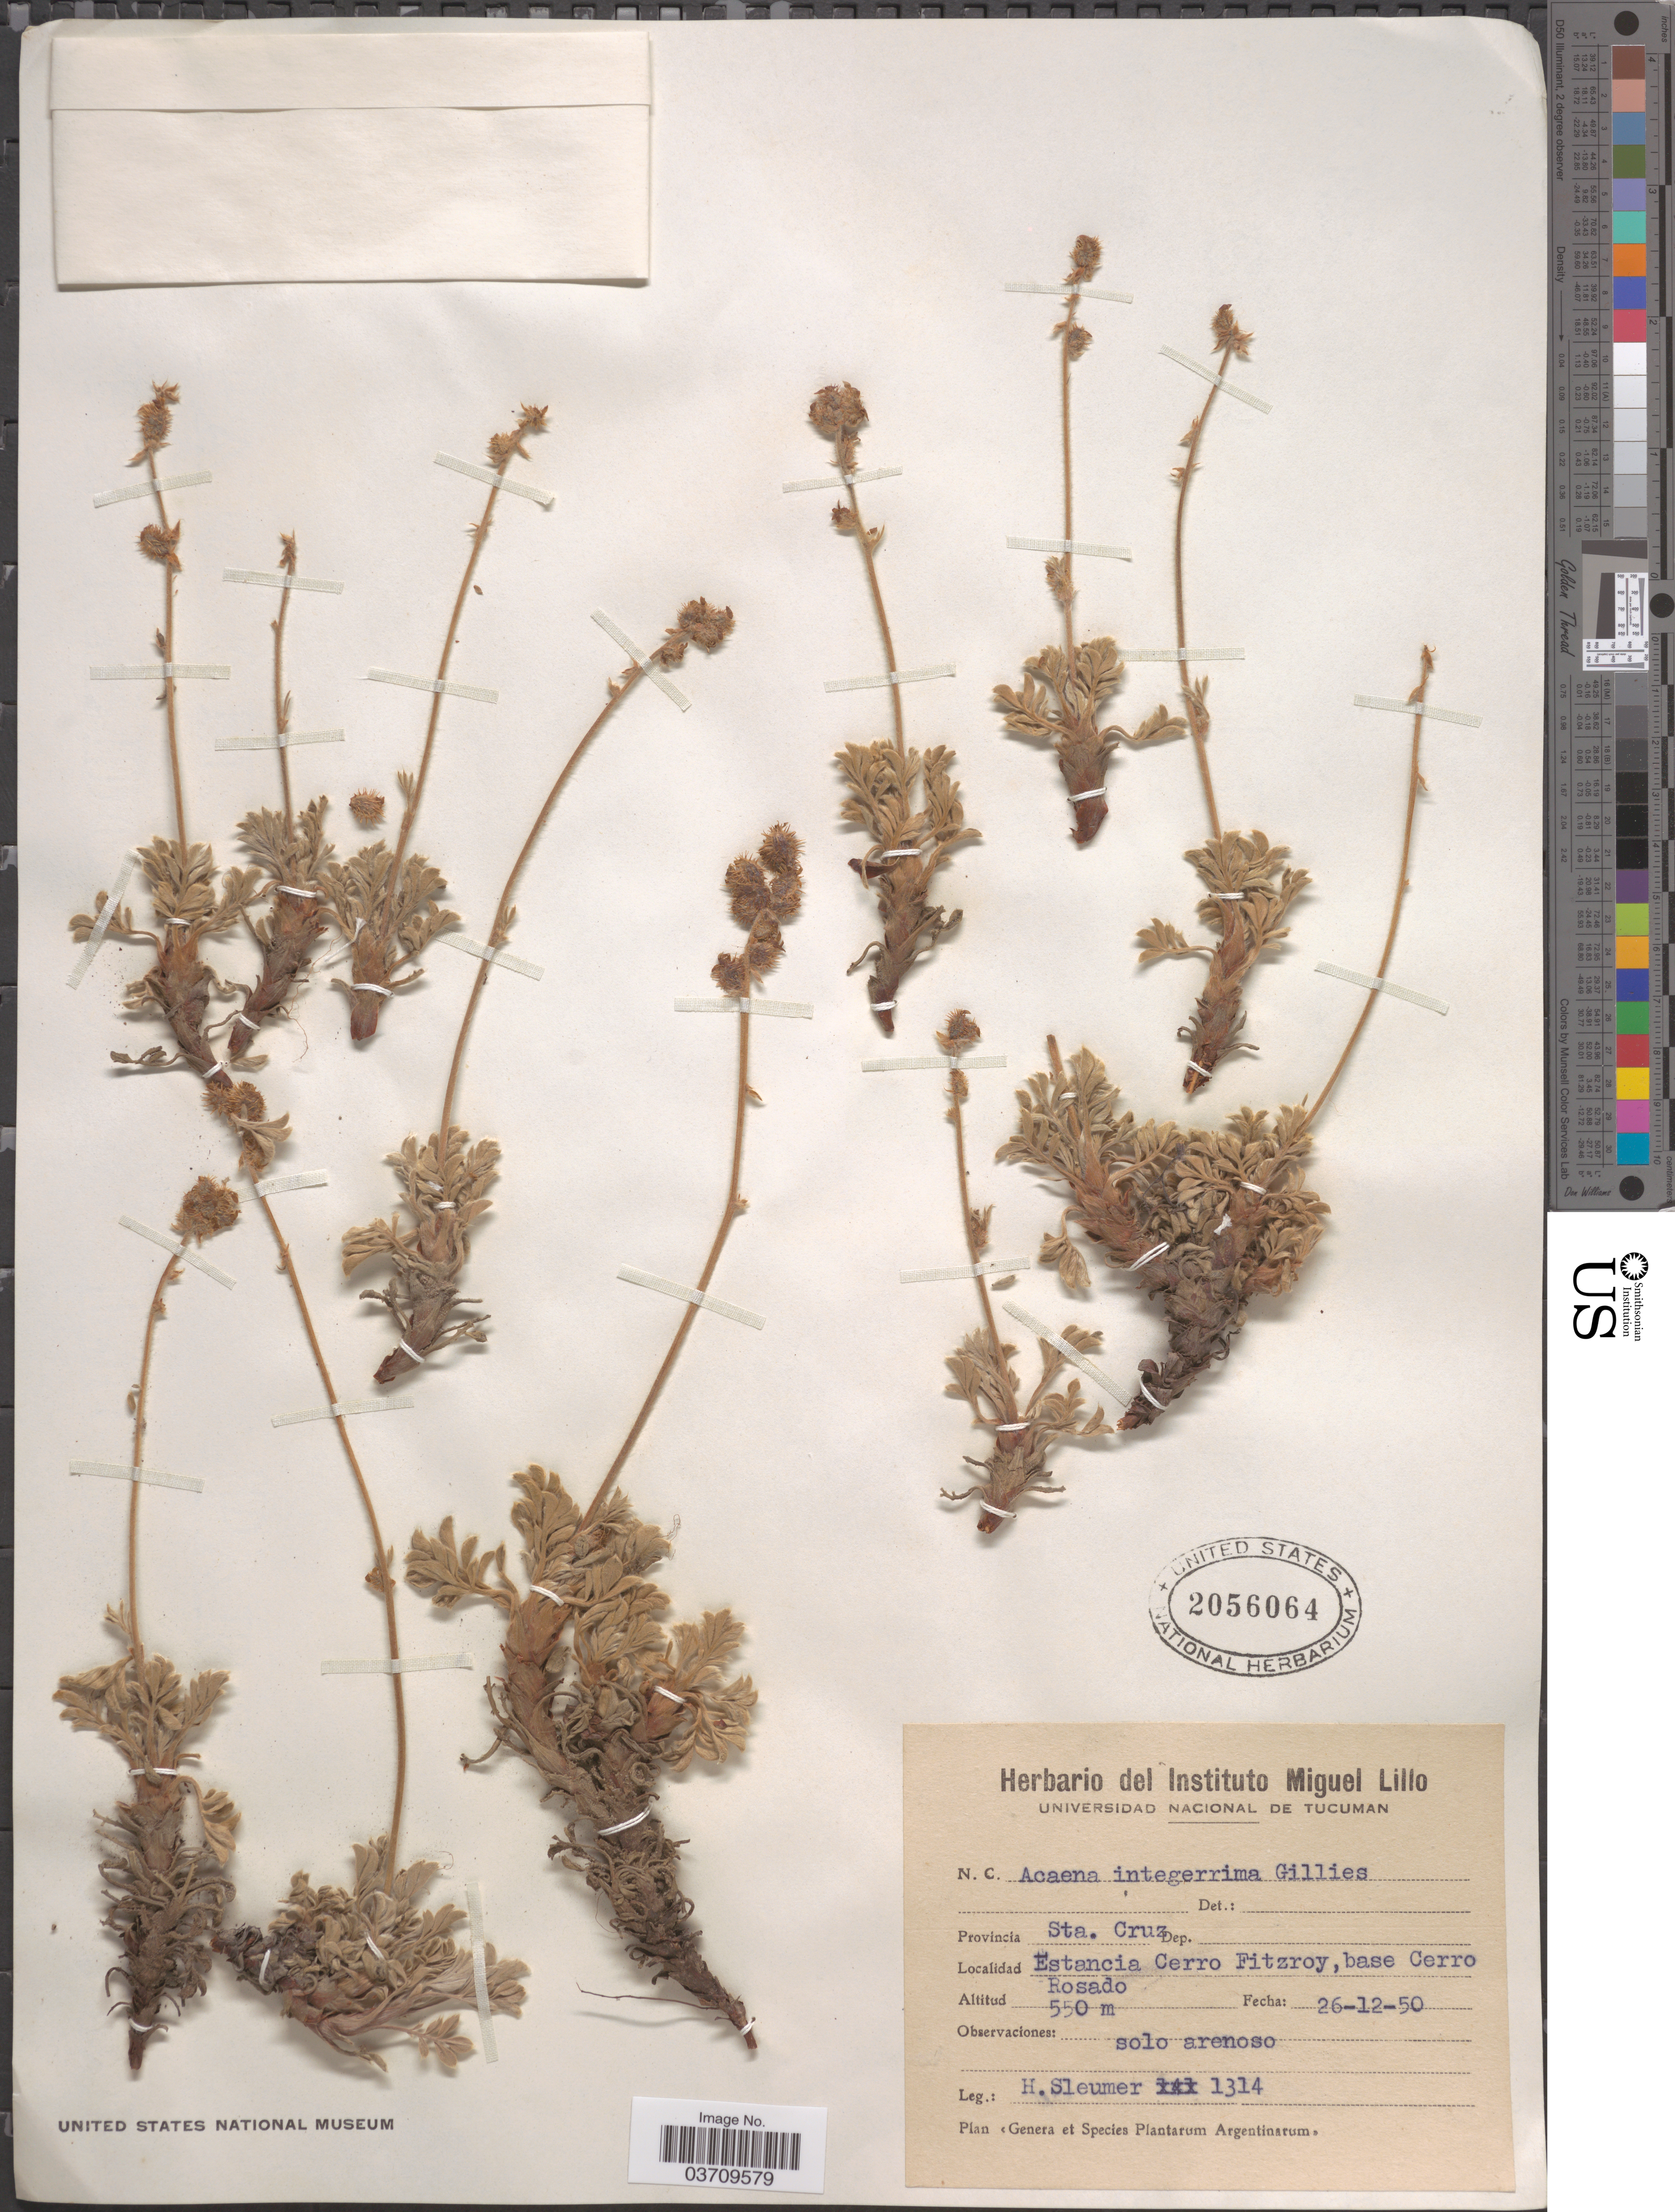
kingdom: Plantae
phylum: Tracheophyta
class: Magnoliopsida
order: Rosales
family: Rosaceae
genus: Acaena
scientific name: Acaena integerrima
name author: Gillies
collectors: H. O. Sleumer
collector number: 1314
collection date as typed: Transcribed d/m/y: 26/12/50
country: Argentina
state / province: Santa Cruz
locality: Estancia Cerro Fitzroy, base Cerro Rosado.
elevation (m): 550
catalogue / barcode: US 2056064